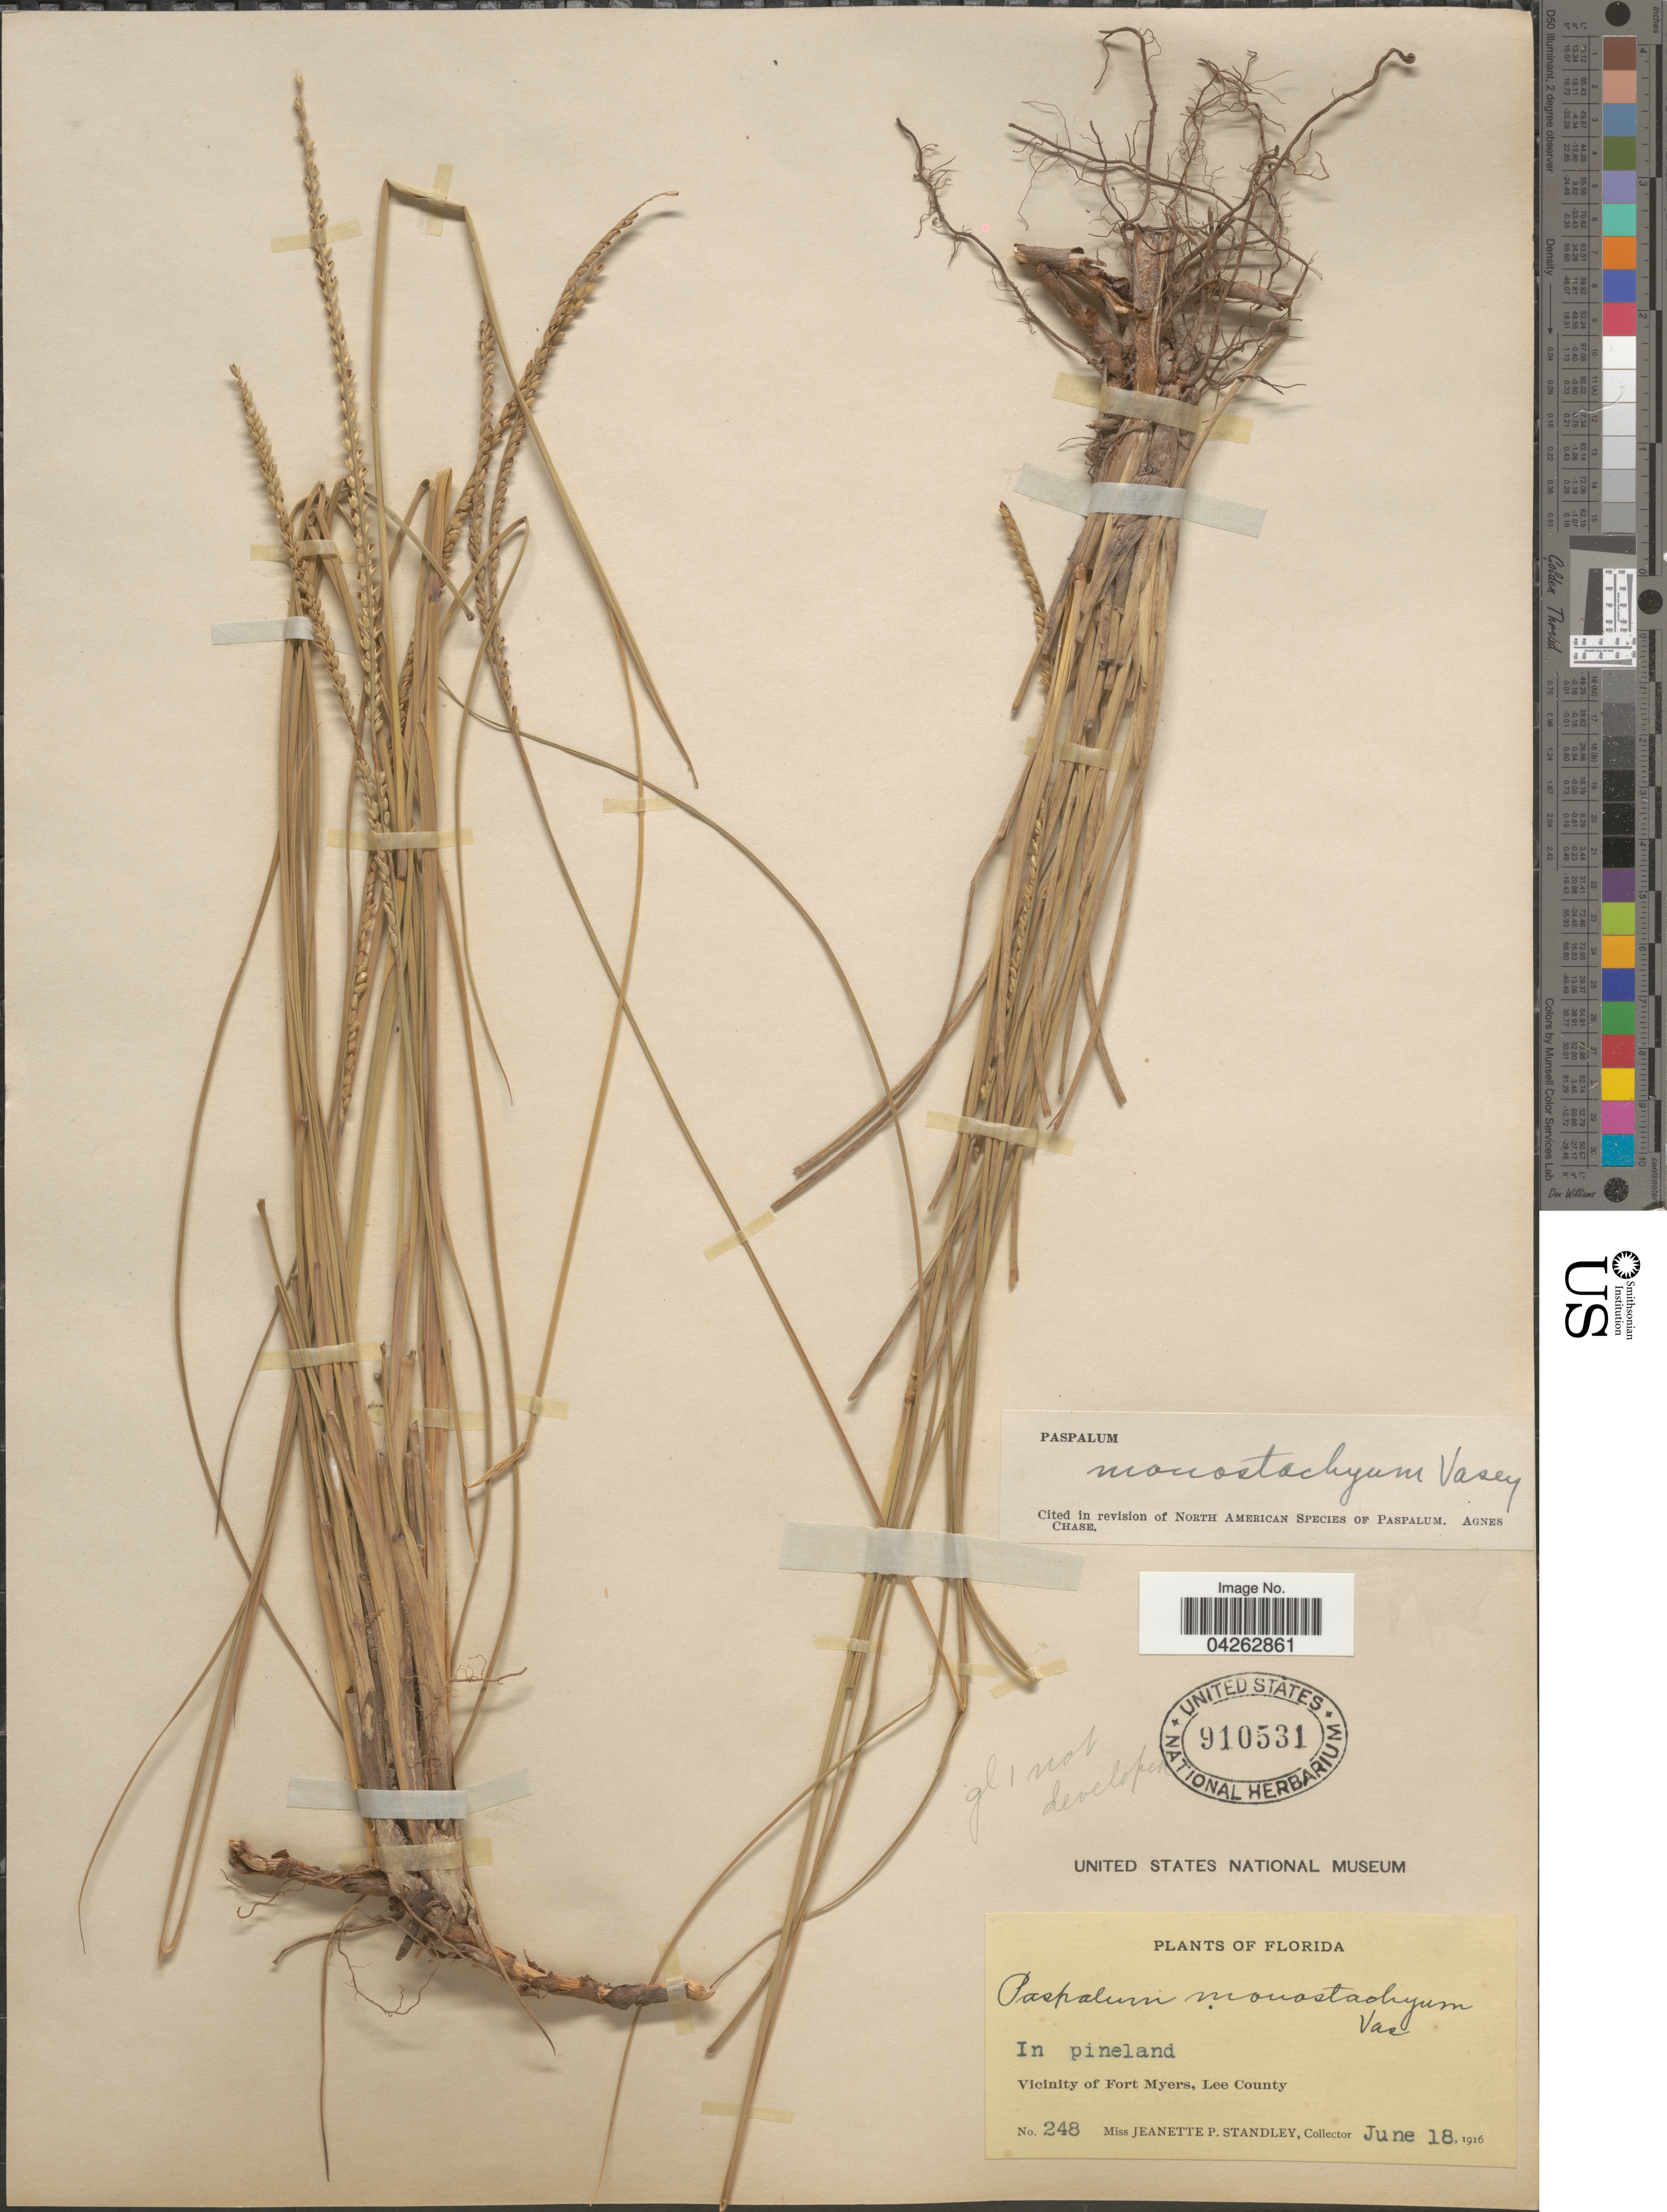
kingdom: Plantae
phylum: Tracheophyta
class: Liliopsida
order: Poales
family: Poaceae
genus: Paspalum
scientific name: Paspalum monostachyum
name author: Vasey ex Chapm.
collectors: J. P. Standley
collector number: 248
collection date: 1916-06-18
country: United States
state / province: Florida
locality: In pineland. Vicinity of Fort Myers, Lee County.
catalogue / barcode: US 910531